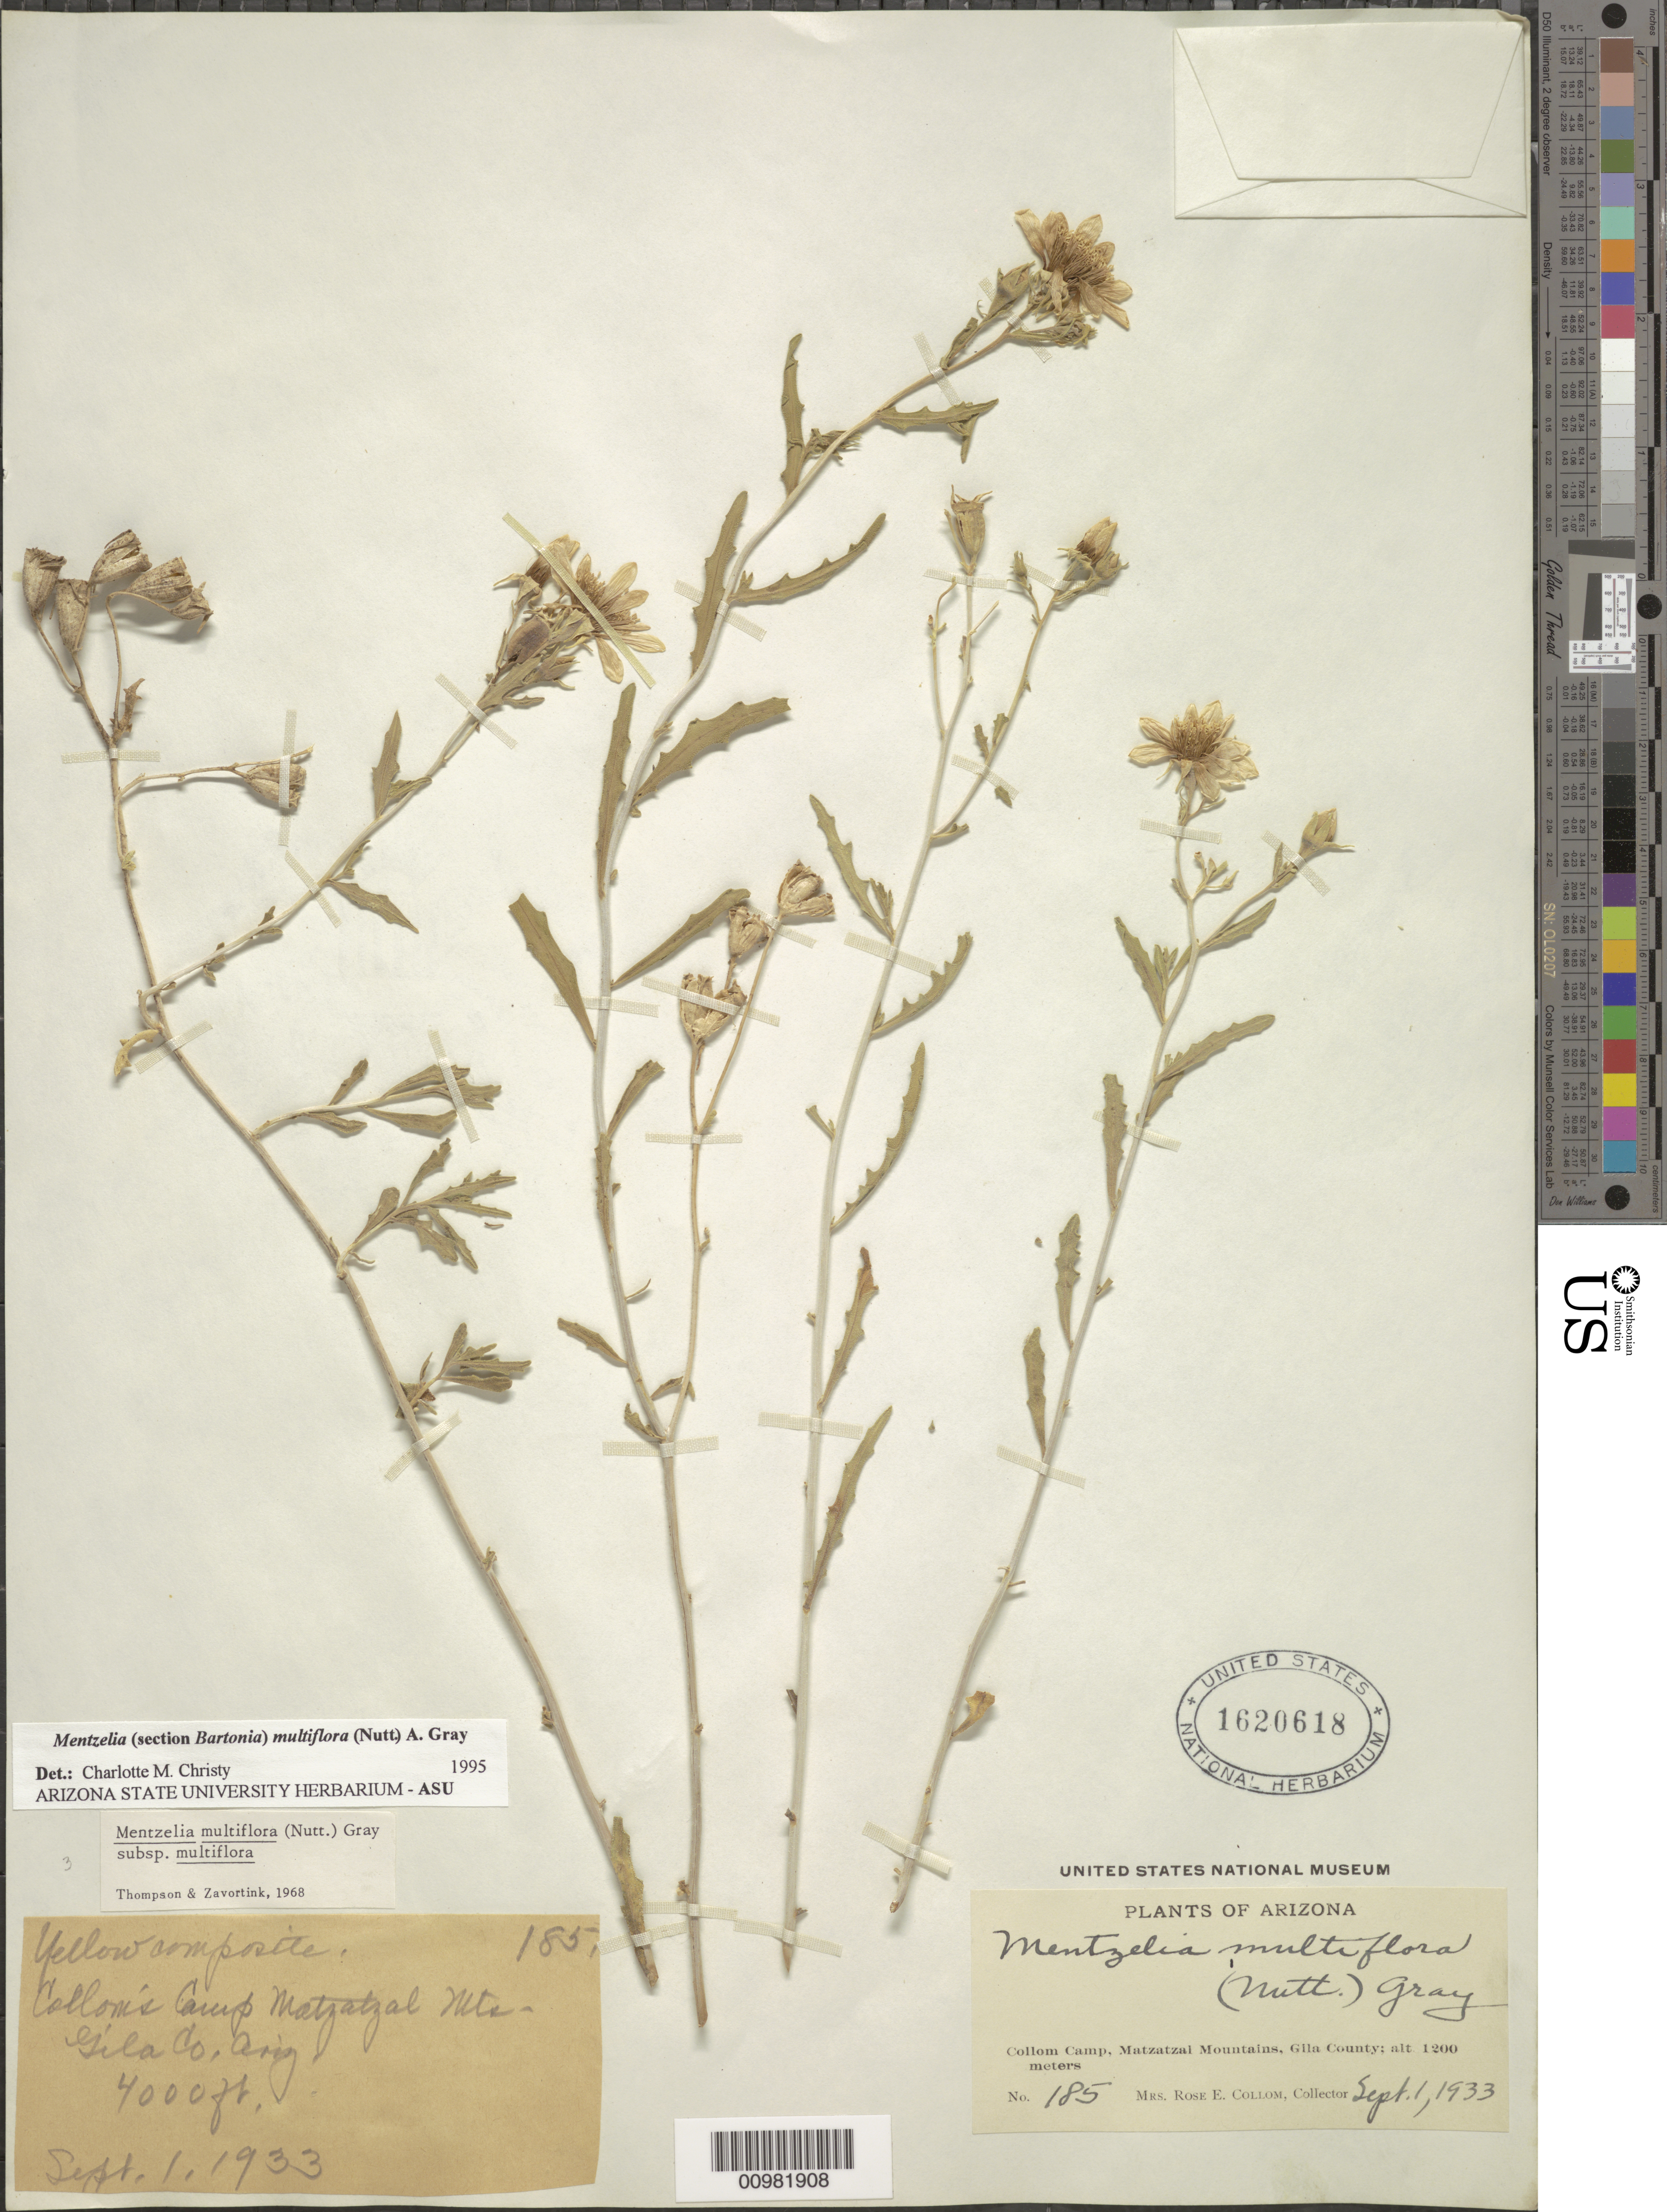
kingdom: Plantae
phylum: Tracheophyta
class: Magnoliopsida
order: Cornales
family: Loasaceae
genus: Mentzelia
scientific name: Mentzelia multiflora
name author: (Nutt.) A. Gray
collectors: R. E. Collom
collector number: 185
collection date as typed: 01 Sep 1933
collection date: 1933-09-01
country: United States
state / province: Arizona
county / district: Gila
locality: Matzatzal Mts., Collom Camp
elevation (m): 1200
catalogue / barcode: US 1620618